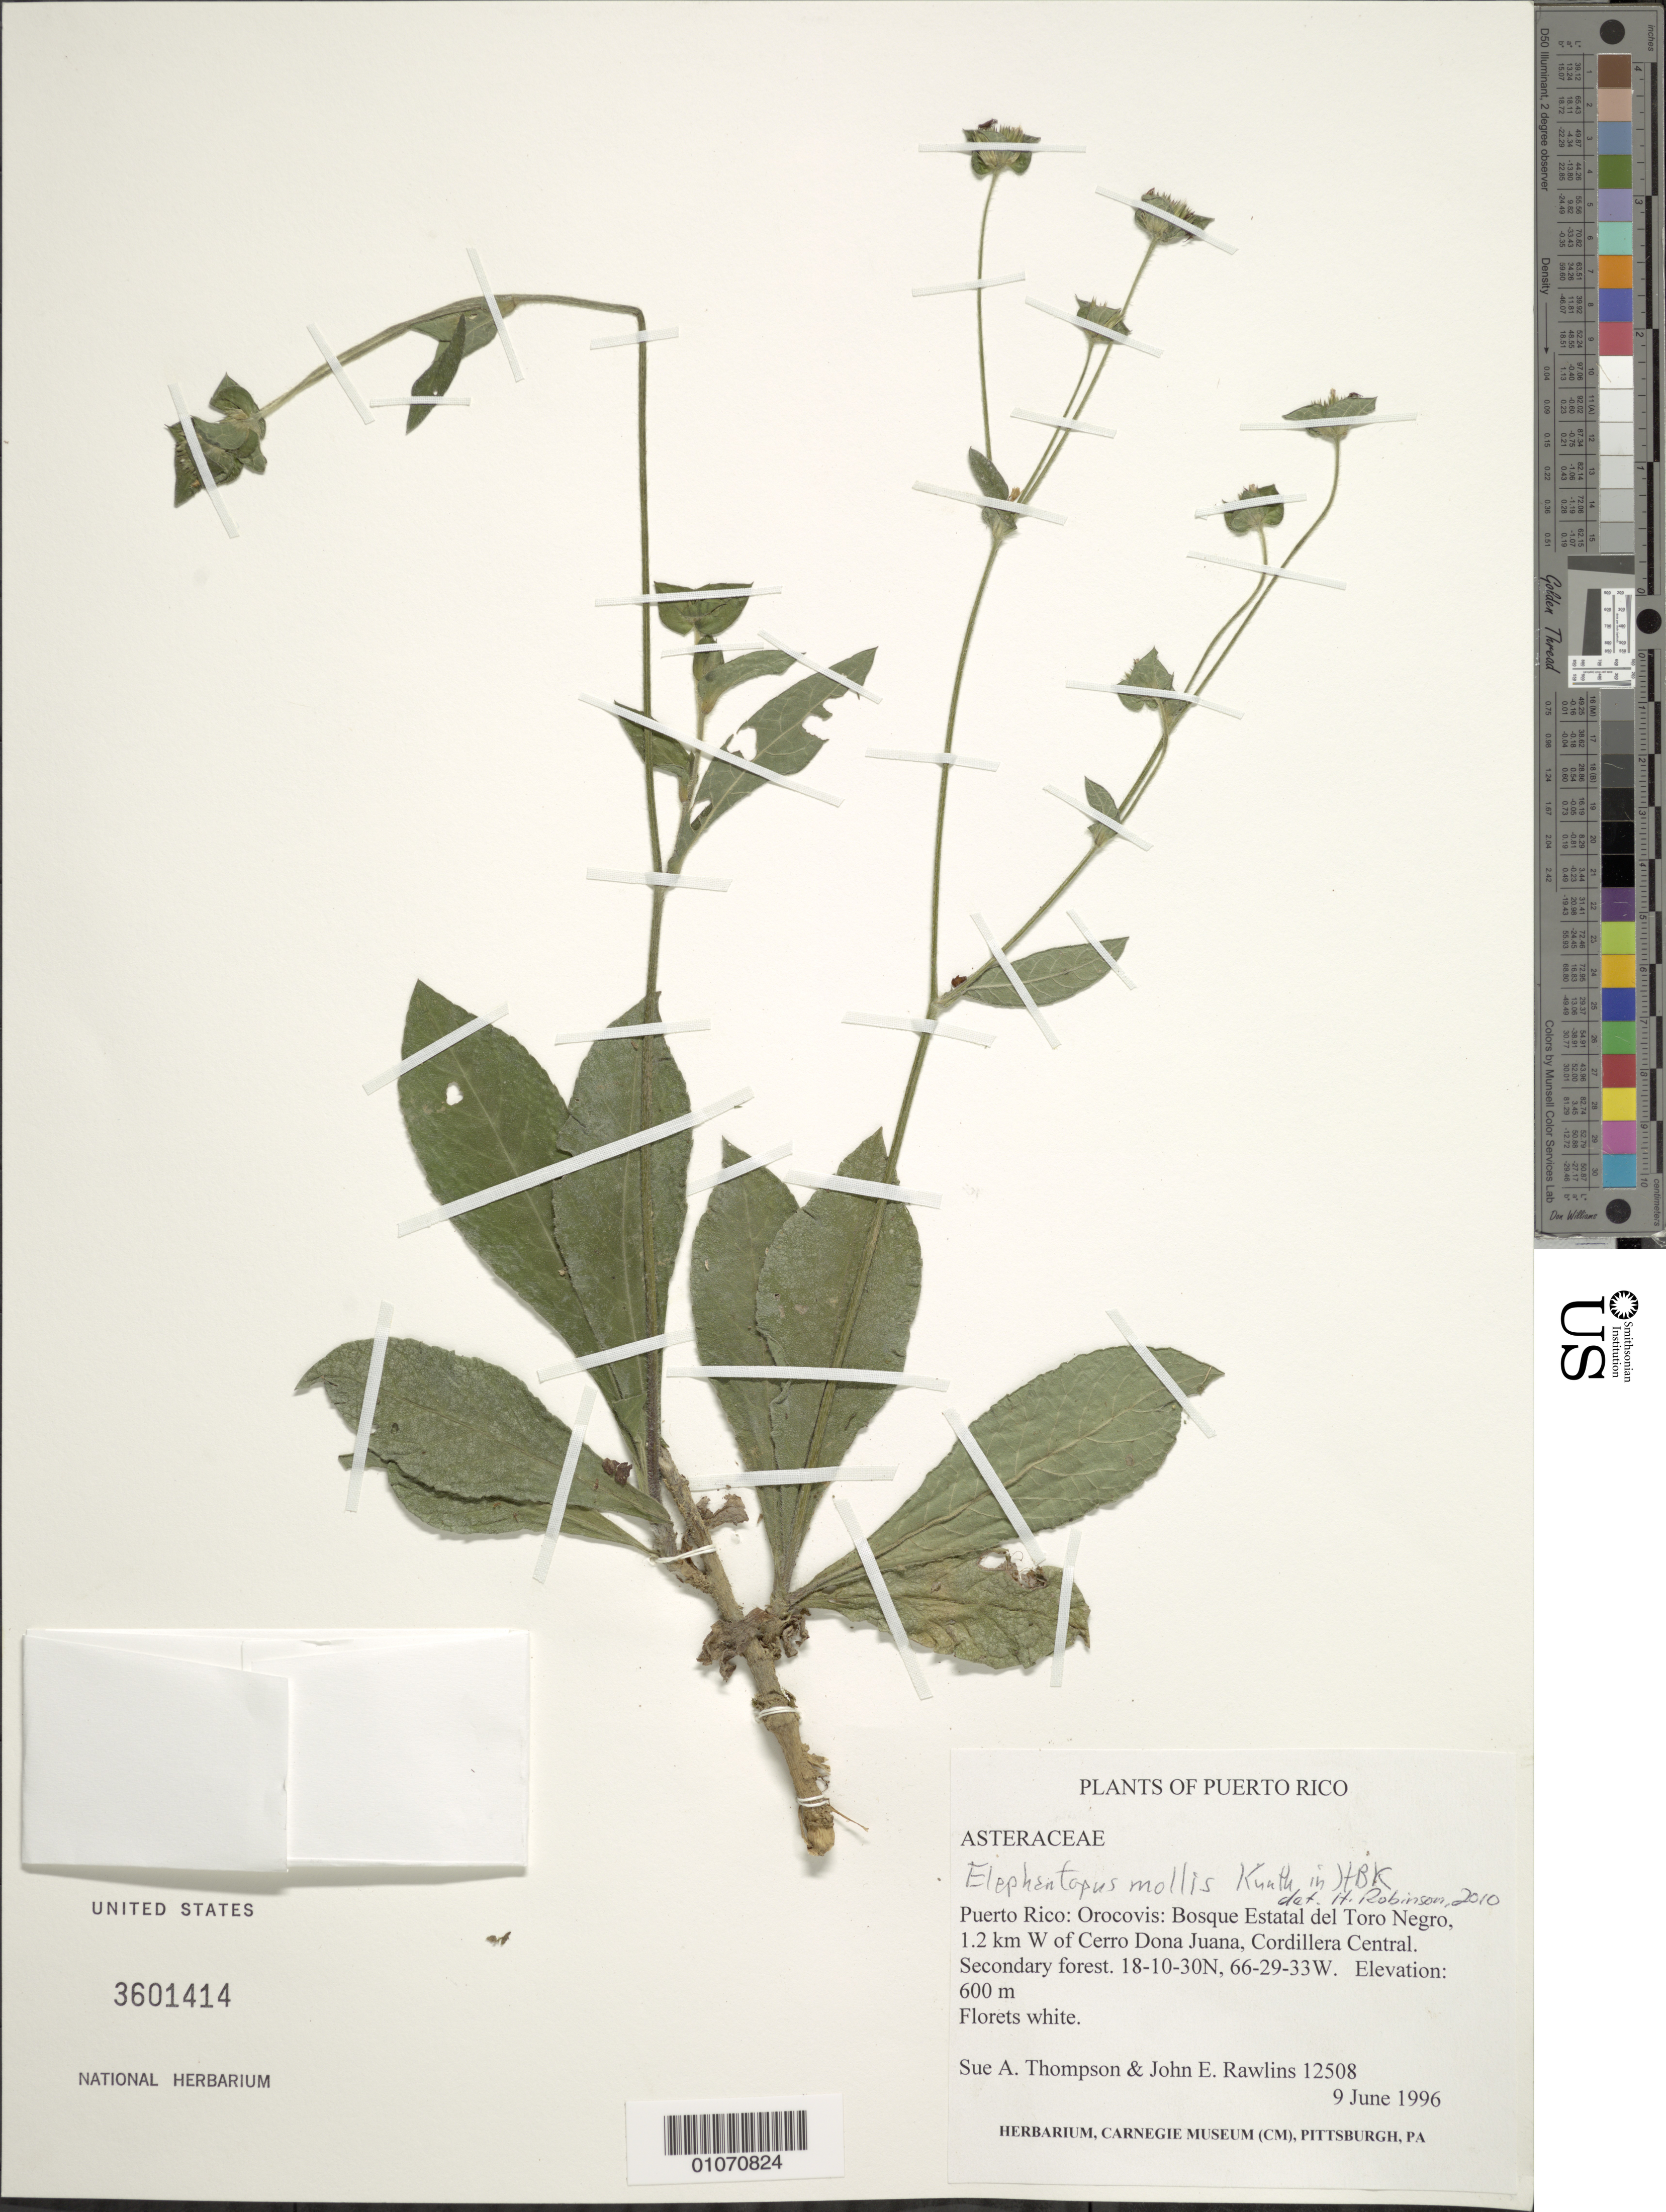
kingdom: Plantae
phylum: Tracheophyta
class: Magnoliopsida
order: Asterales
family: Asteraceae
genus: Elephantopus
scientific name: Elephantopus mollis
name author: Kunth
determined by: Robinson, Harold E., (US)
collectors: S. A. Thompson & J. Rawlins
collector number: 12508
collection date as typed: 09 Jun 1996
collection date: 1996-06-09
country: Puerto Rico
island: Puerto Rico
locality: Orocovis; Bosque Estatal del Toro Negro, 1.2 km W of Cerro Dona Juana, Cordillera Central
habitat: Secondary forest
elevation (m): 600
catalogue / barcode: US 3601414